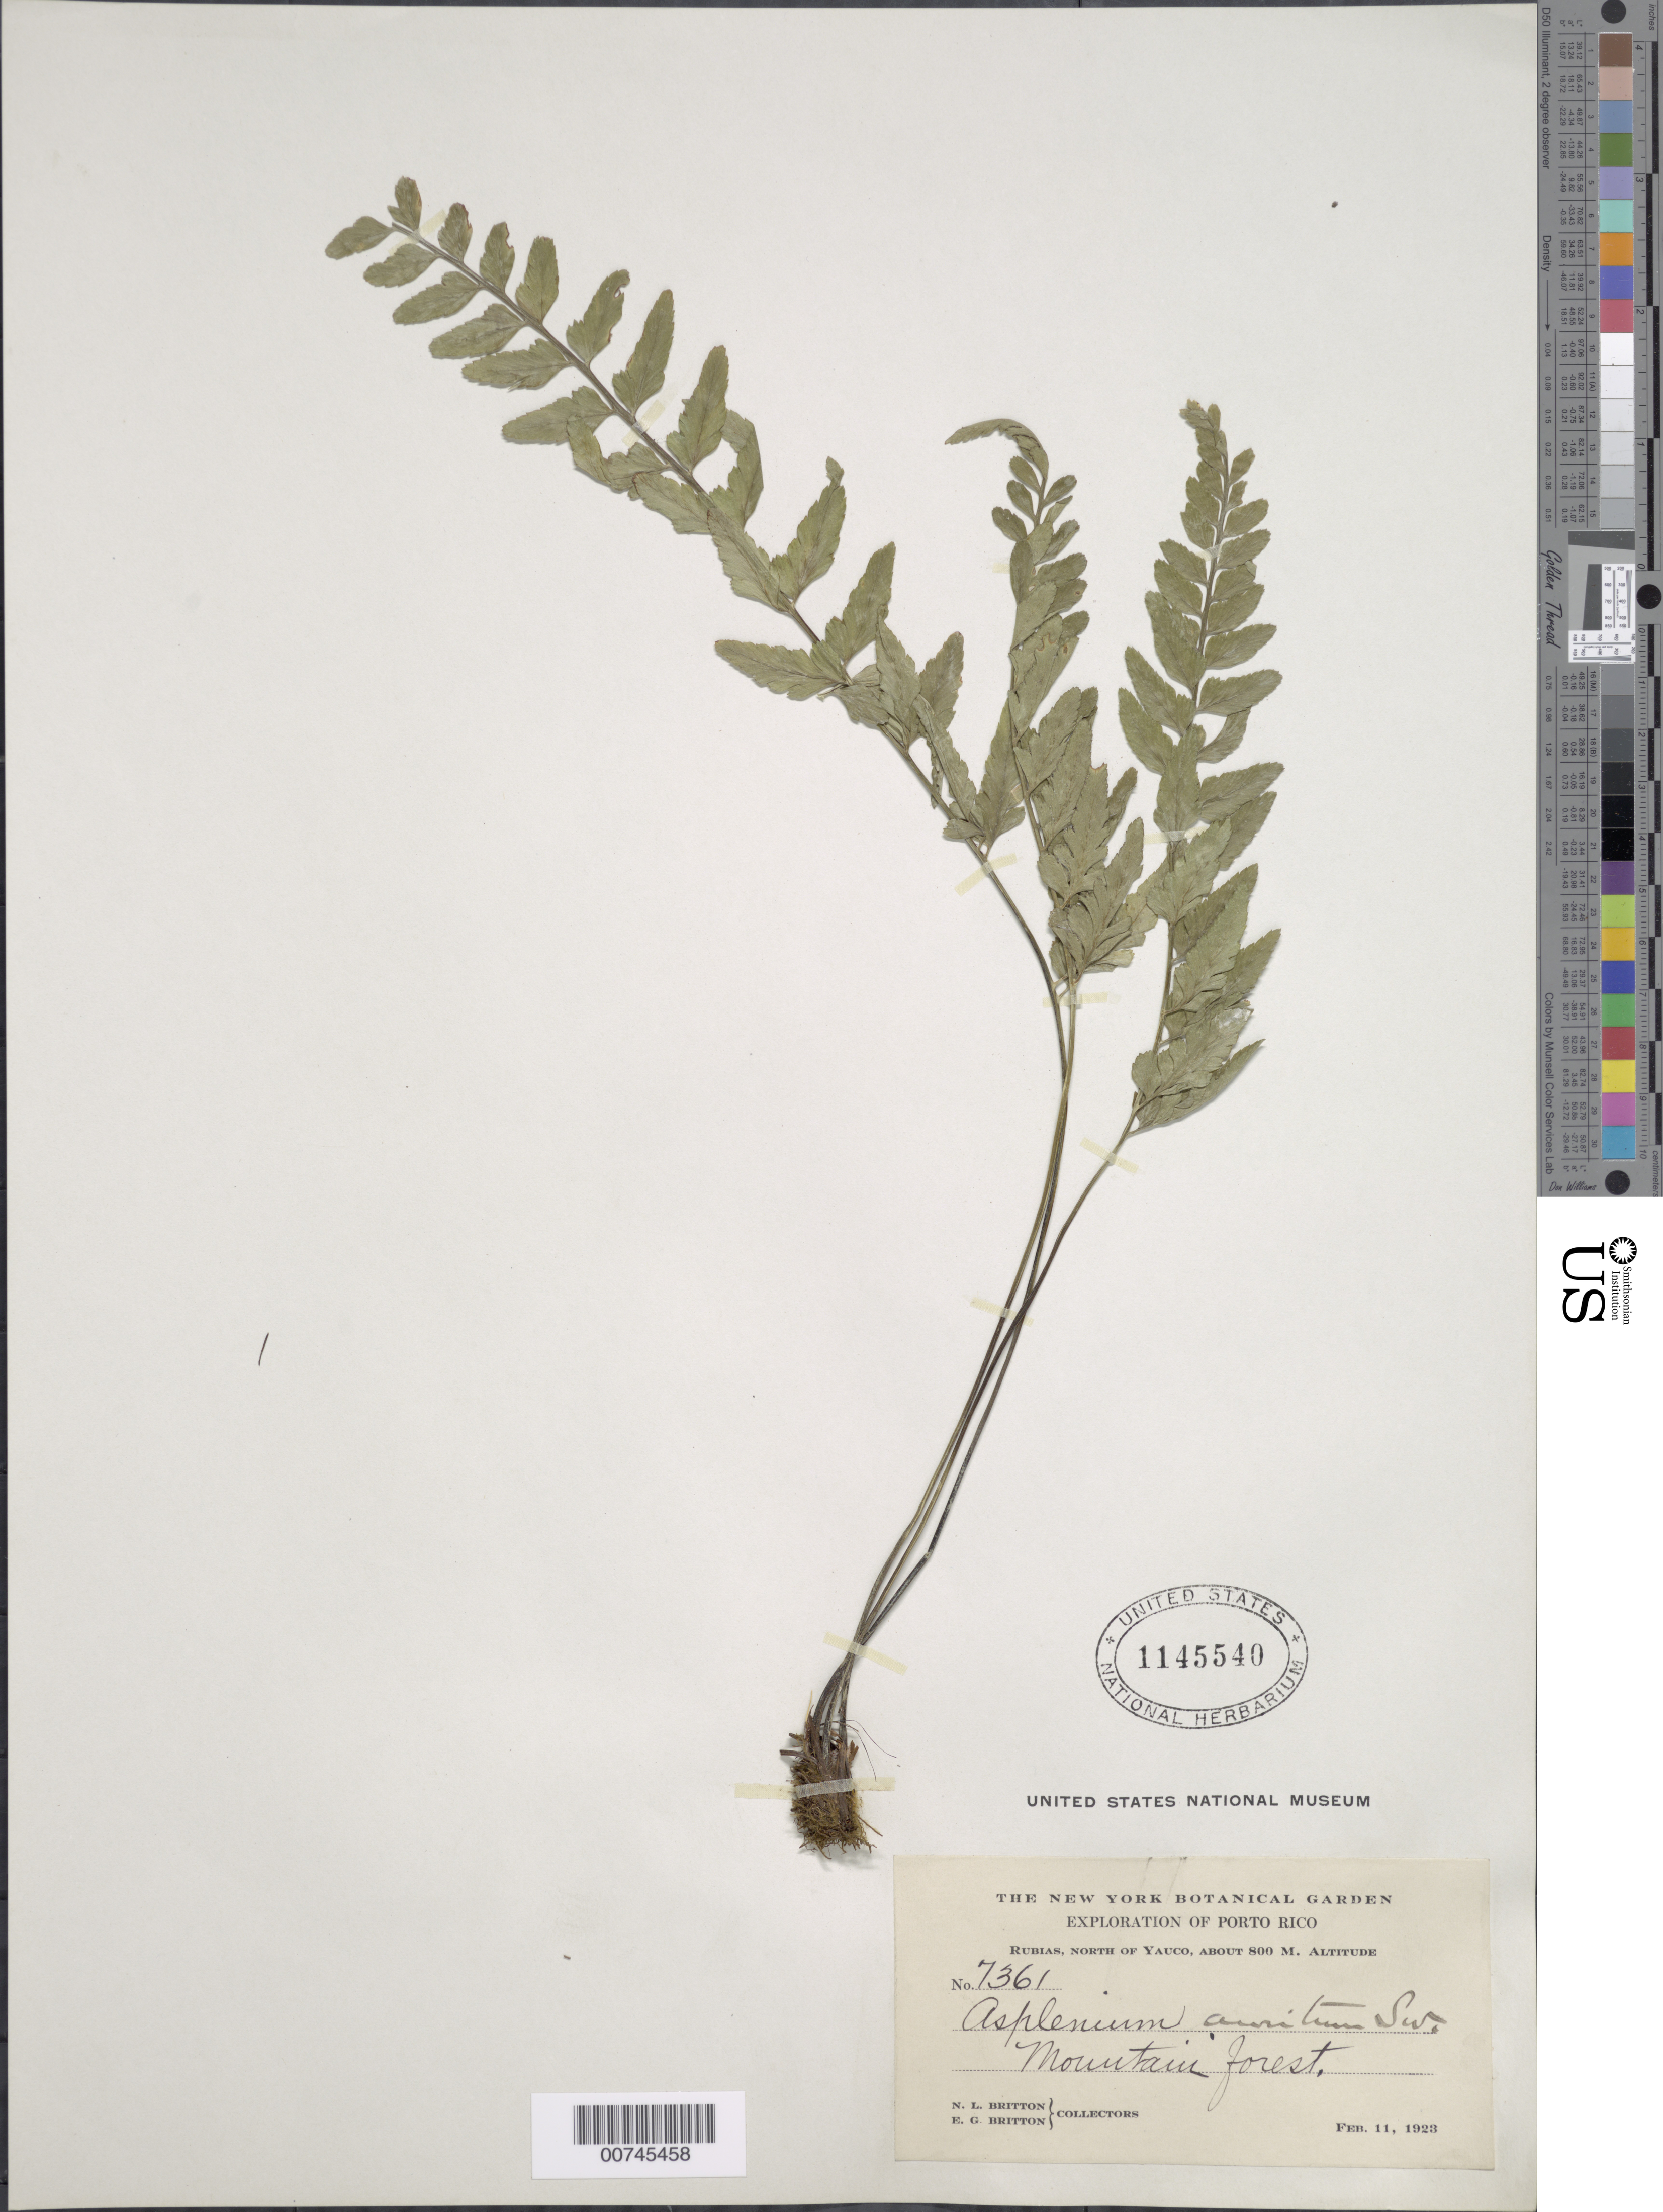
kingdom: Plantae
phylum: Tracheophyta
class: Polypodiopsida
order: Polypodiales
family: Aspleniaceae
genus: Asplenium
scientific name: Asplenium auritum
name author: Sw.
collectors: N. Britton & E. G. Britton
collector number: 7361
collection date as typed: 11 Feb 1923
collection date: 1923-02-11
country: Puerto Rico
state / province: Yauco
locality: Rubias, north of Yauco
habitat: Mountain forest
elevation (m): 800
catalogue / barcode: US 1145540